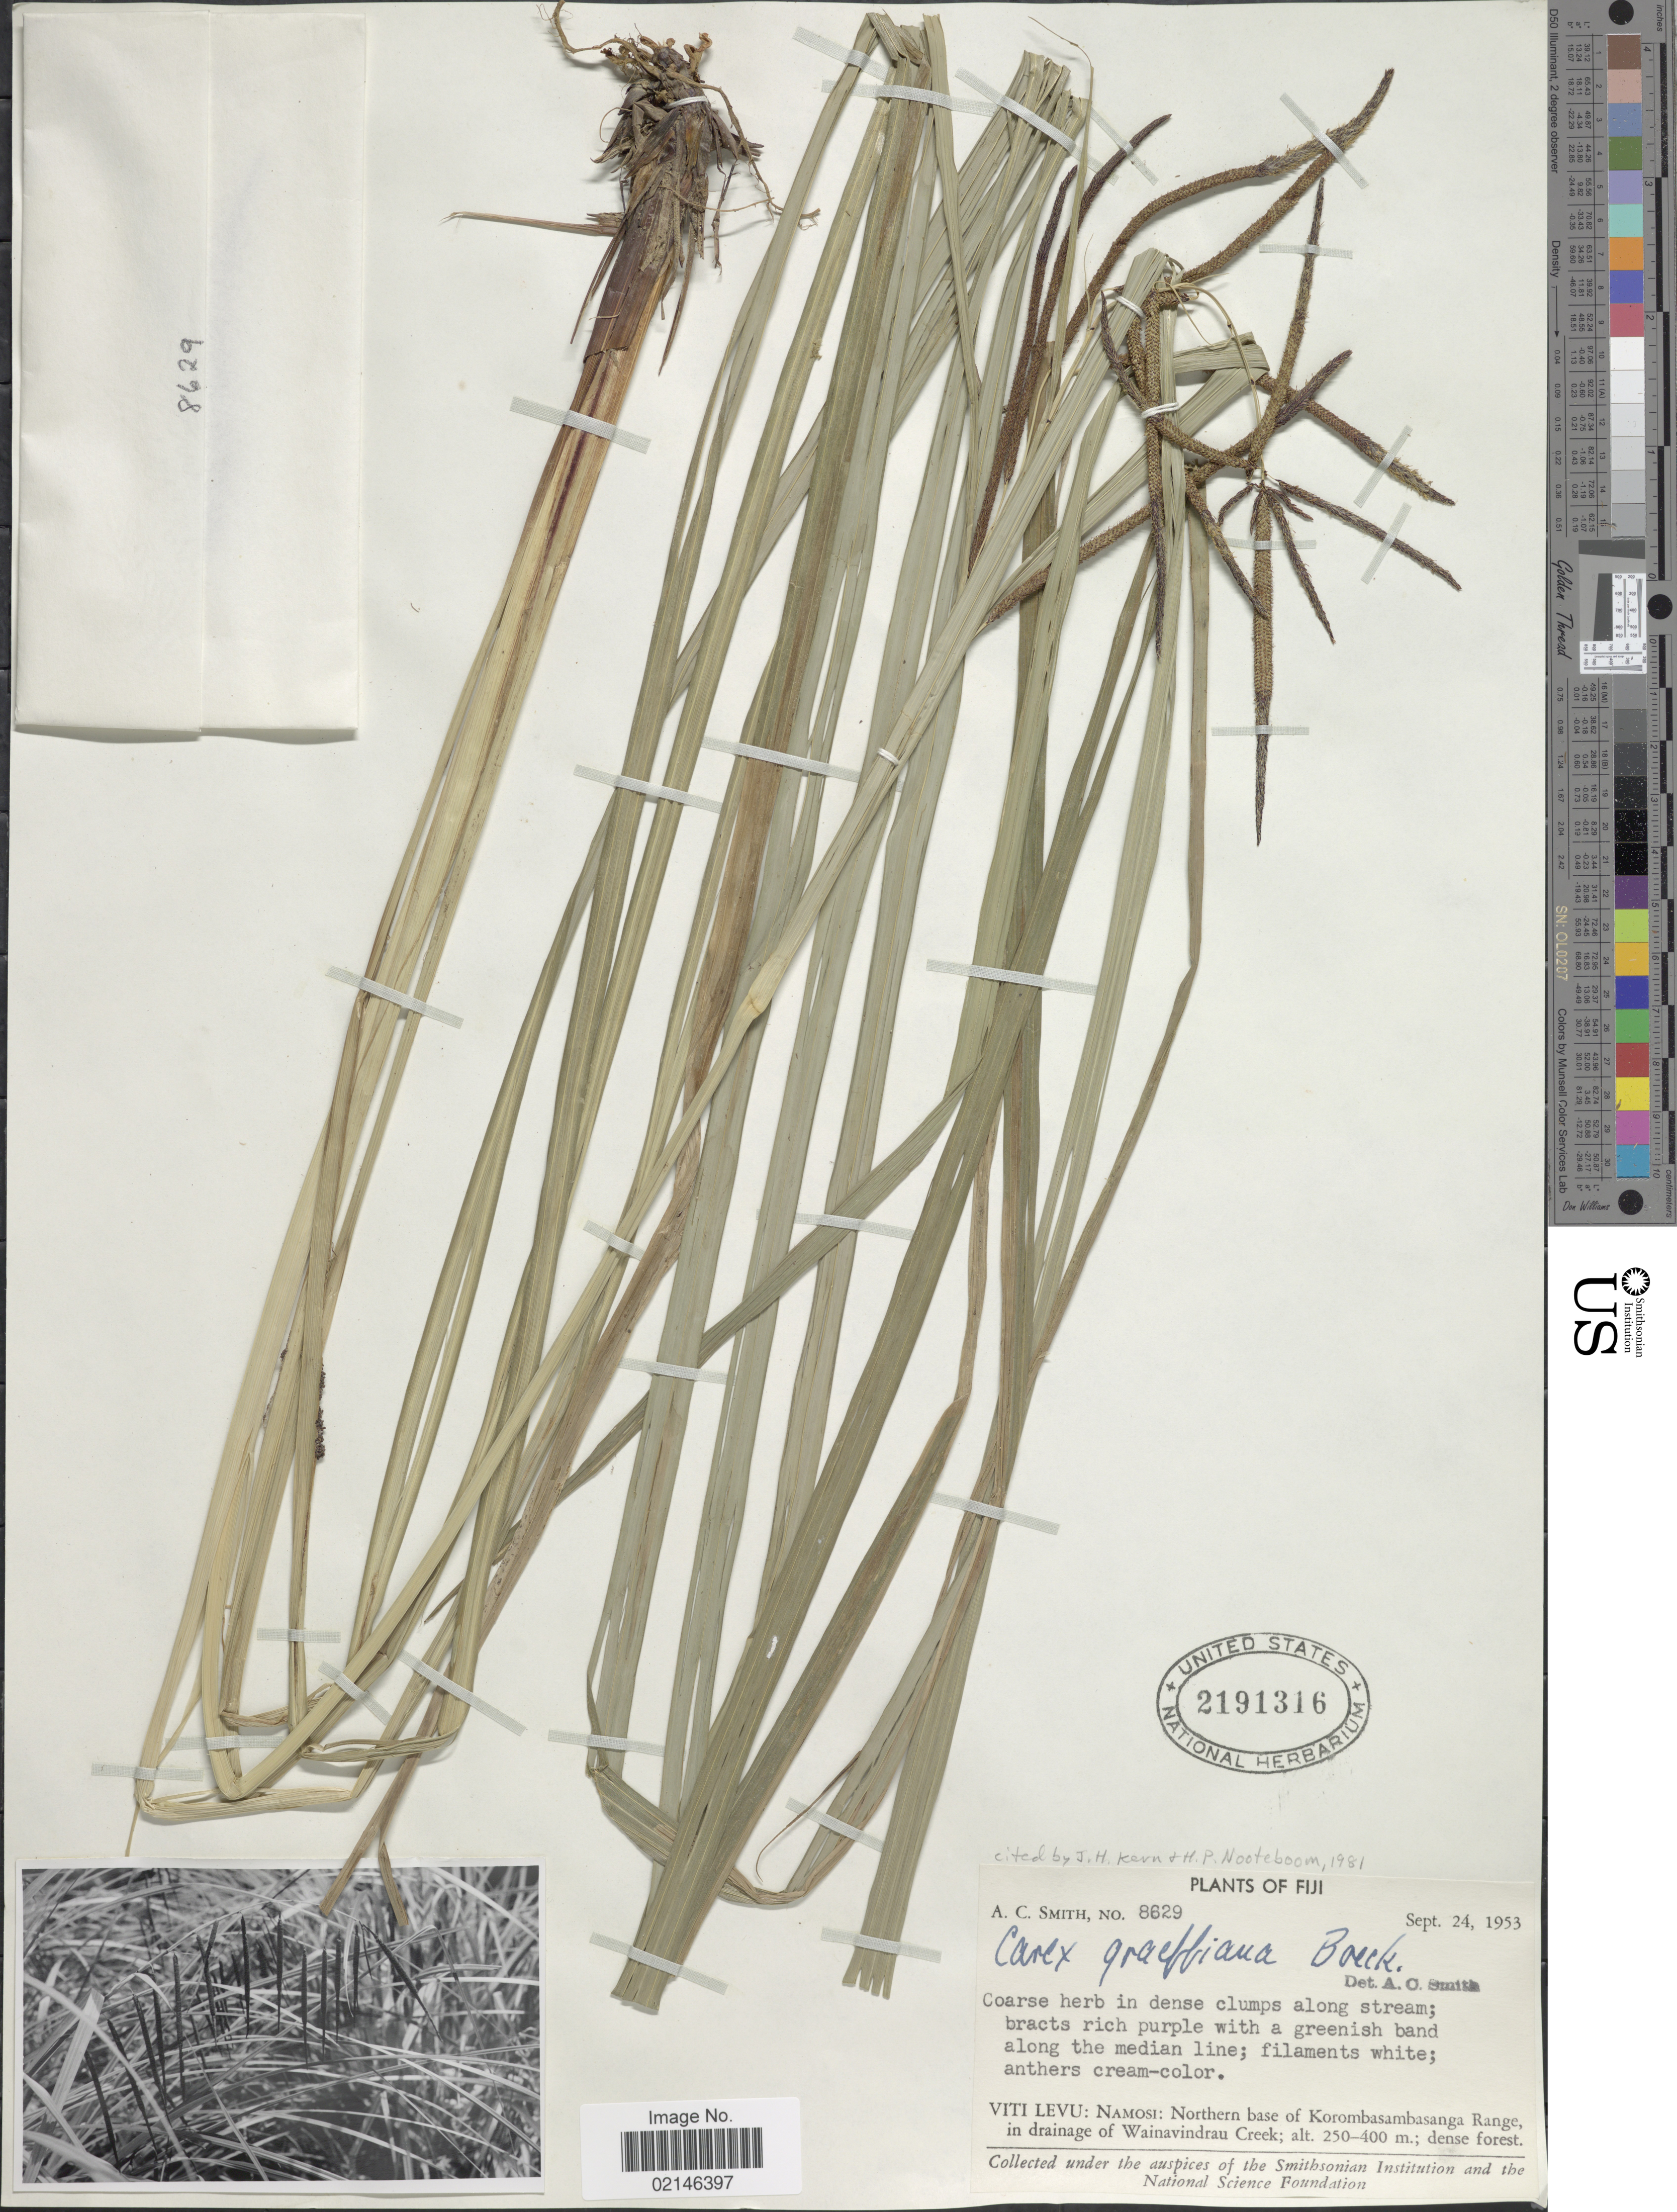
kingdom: Plantae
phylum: Tracheophyta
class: Liliopsida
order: Poales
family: Cyperaceae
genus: Carex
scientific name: Carex graeffeana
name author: Boeckeler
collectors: A. C. Smith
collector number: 8629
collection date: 1953-09-24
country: Fiji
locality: Viti Levu: Namosi: Northern base of Korombassambasanga Range, in drainage of Wainavindrau Creek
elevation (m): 250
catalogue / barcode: US 2191316